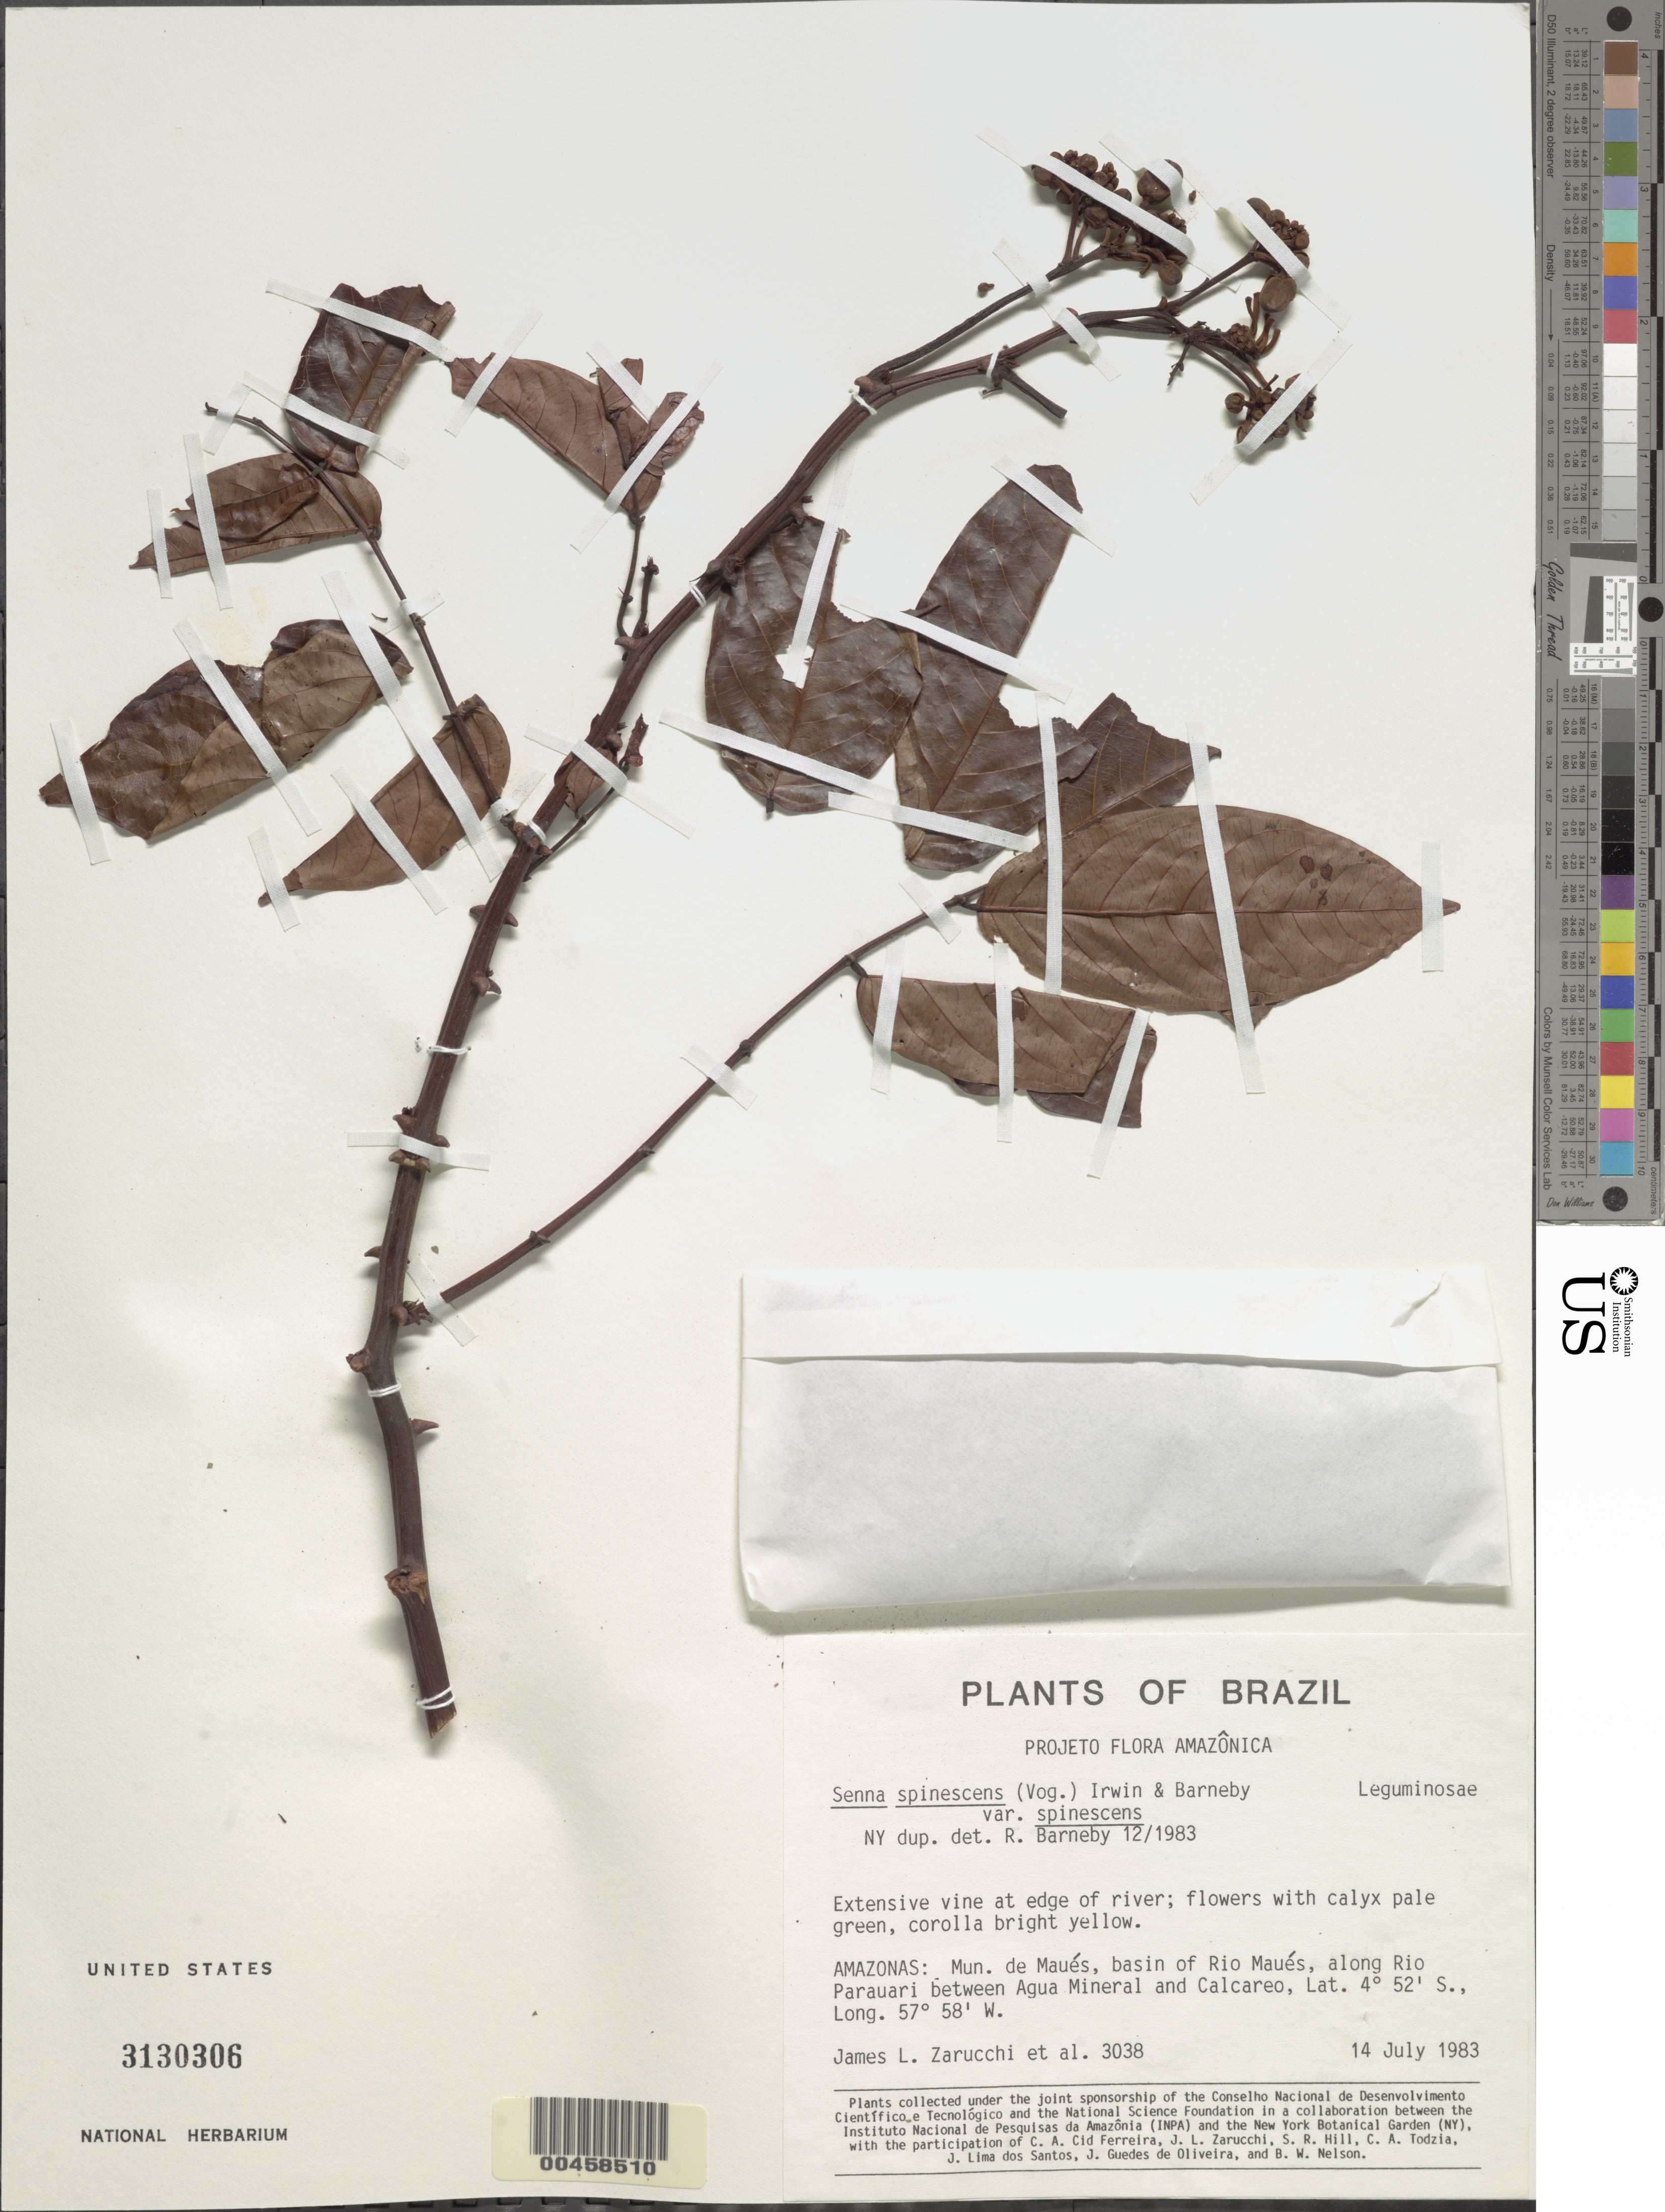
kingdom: Plantae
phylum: Tracheophyta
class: Magnoliopsida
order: Fabales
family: Fabaceae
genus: Senna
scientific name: Senna spinescens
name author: (Hoffmanns. ex Vogel) H.S. Irwin & Barneby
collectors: J. L. Zarucchi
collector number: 3038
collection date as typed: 14 Jul 1983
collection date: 1983-07-14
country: Brazil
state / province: Amazonas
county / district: Maués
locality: Agua mineral and calcareo, between; along rio parauari; basin of rio maues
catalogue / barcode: US 3130306